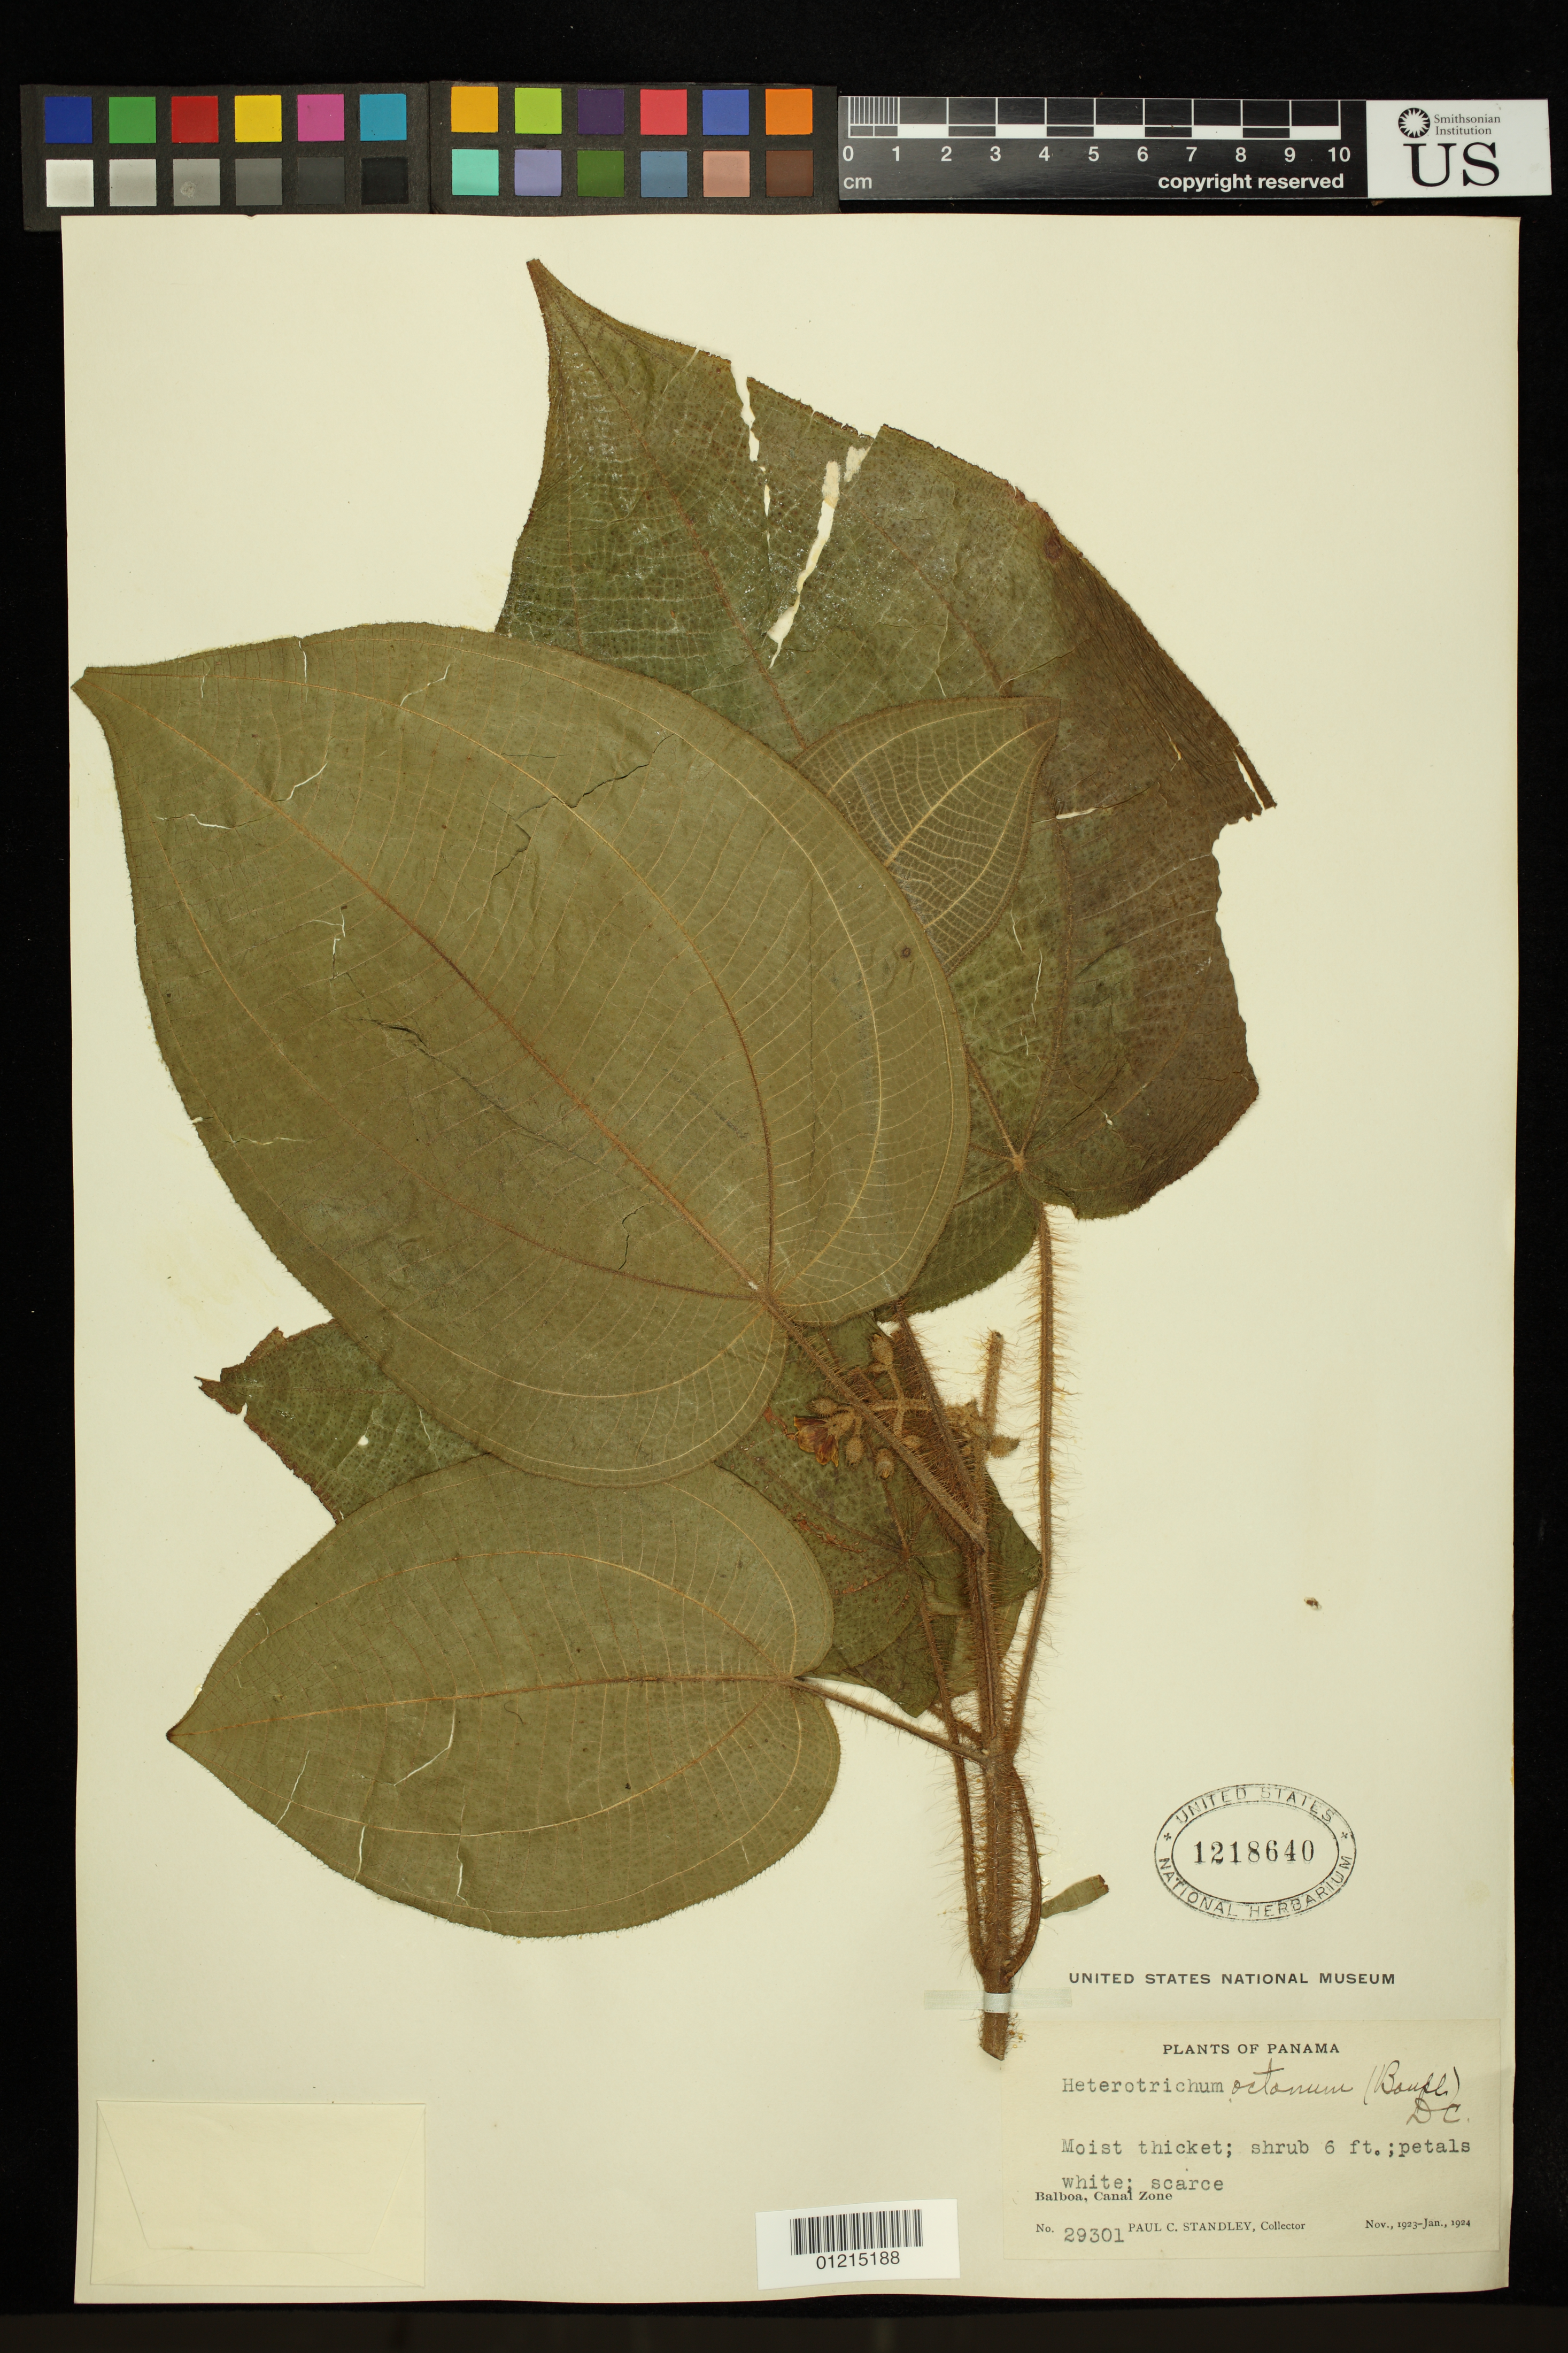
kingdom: Plantae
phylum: Tracheophyta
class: Magnoliopsida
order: Myrtales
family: Melastomataceae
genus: Heterotrichum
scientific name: Heterotrichum octonum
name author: (Bonpl.) DC.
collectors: P. C. Standley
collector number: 29301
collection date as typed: Nov 1923 to -- Jan 1924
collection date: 1923-11/1924-01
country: Panama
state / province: Panamá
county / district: Canal Zone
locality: Balboa.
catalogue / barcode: US 1218640